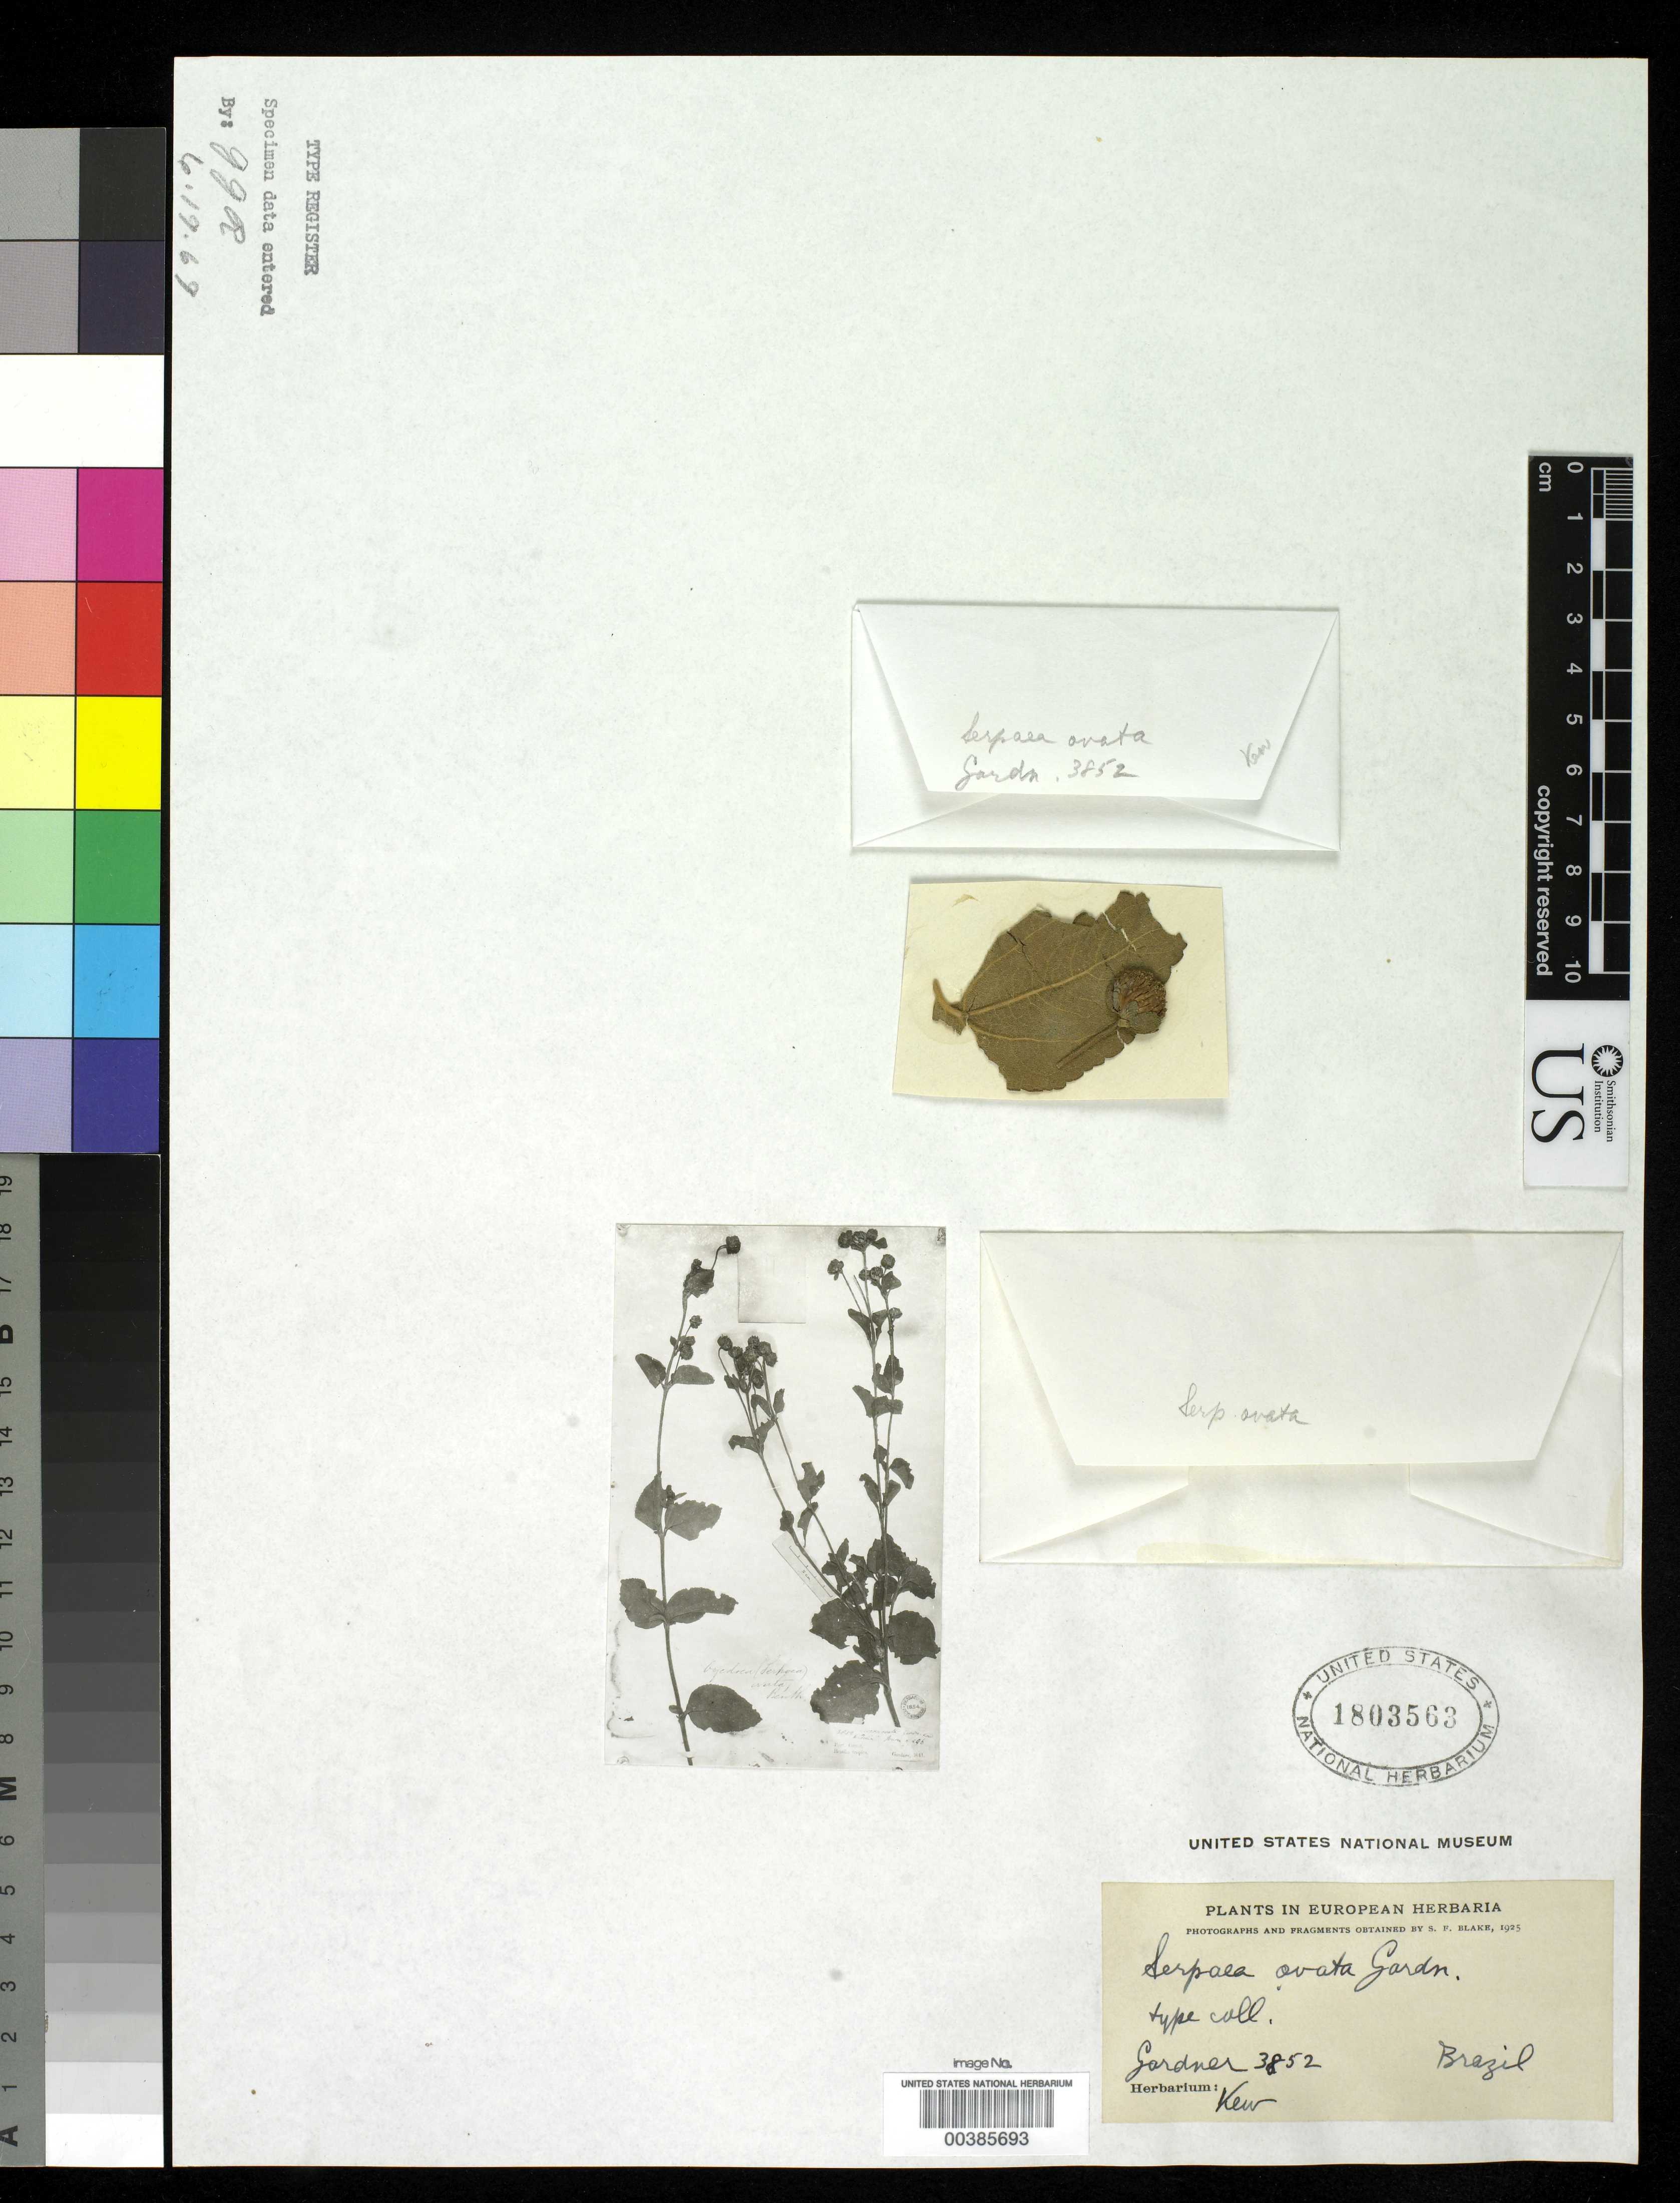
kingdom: Plantae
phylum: Tracheophyta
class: Magnoliopsida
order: Asterales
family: Asteraceae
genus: Serpaea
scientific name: Serpaea ovata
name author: Gardner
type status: Isotype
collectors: G. Gardner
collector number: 3852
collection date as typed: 1841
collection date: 1841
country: Brazil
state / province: Goiás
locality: Near Arrayas.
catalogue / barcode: US 1803563